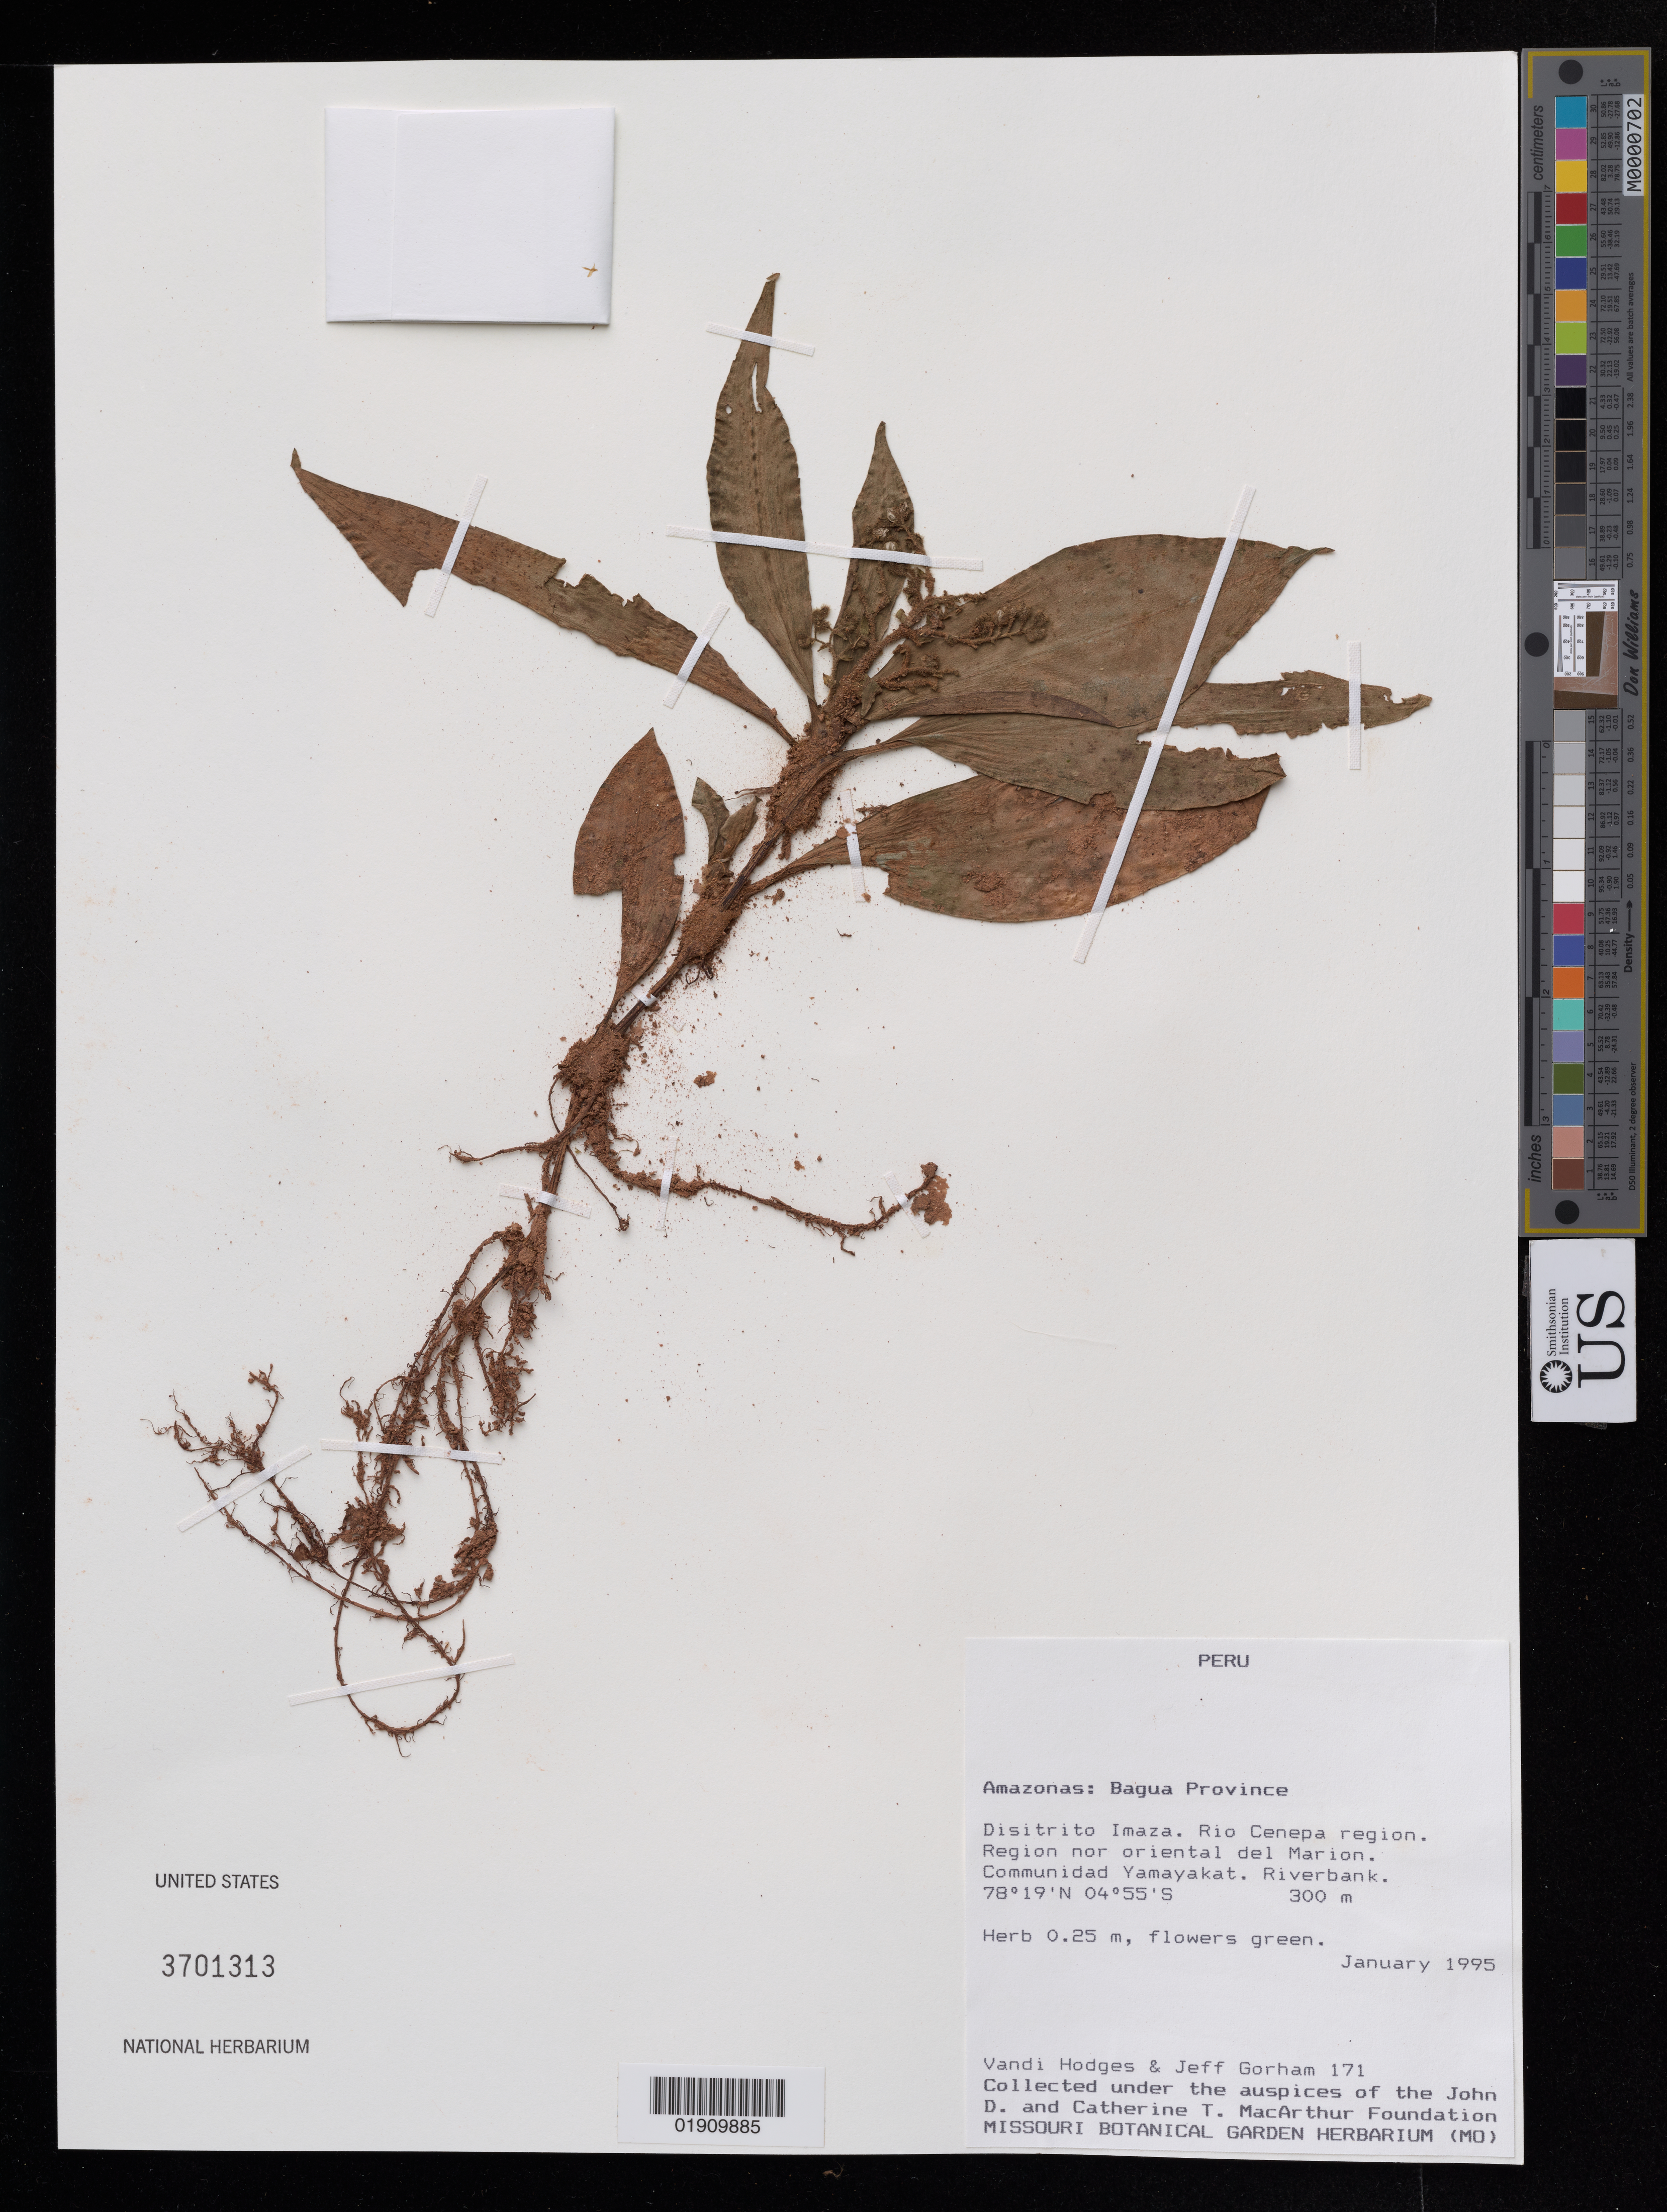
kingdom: Plantae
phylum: Tracheophyta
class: Magnoliopsida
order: Fabales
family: Fabaceae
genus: Desmodium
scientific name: Desmodium ciliare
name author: (Muhl. ex Willd.) DC.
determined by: Strong, Mark T., (BOT), Smithsonian Institution - National Museum of Natural History (UNITED STATES)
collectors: M. T. Strong & C. L. Kelloff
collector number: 5383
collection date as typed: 11 September 2016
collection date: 2016-09-11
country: United States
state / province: Virginia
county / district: Sussex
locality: Along SR604, 7.6 km SE of Waverly at small swamp on S side of road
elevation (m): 35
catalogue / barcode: US 3708331